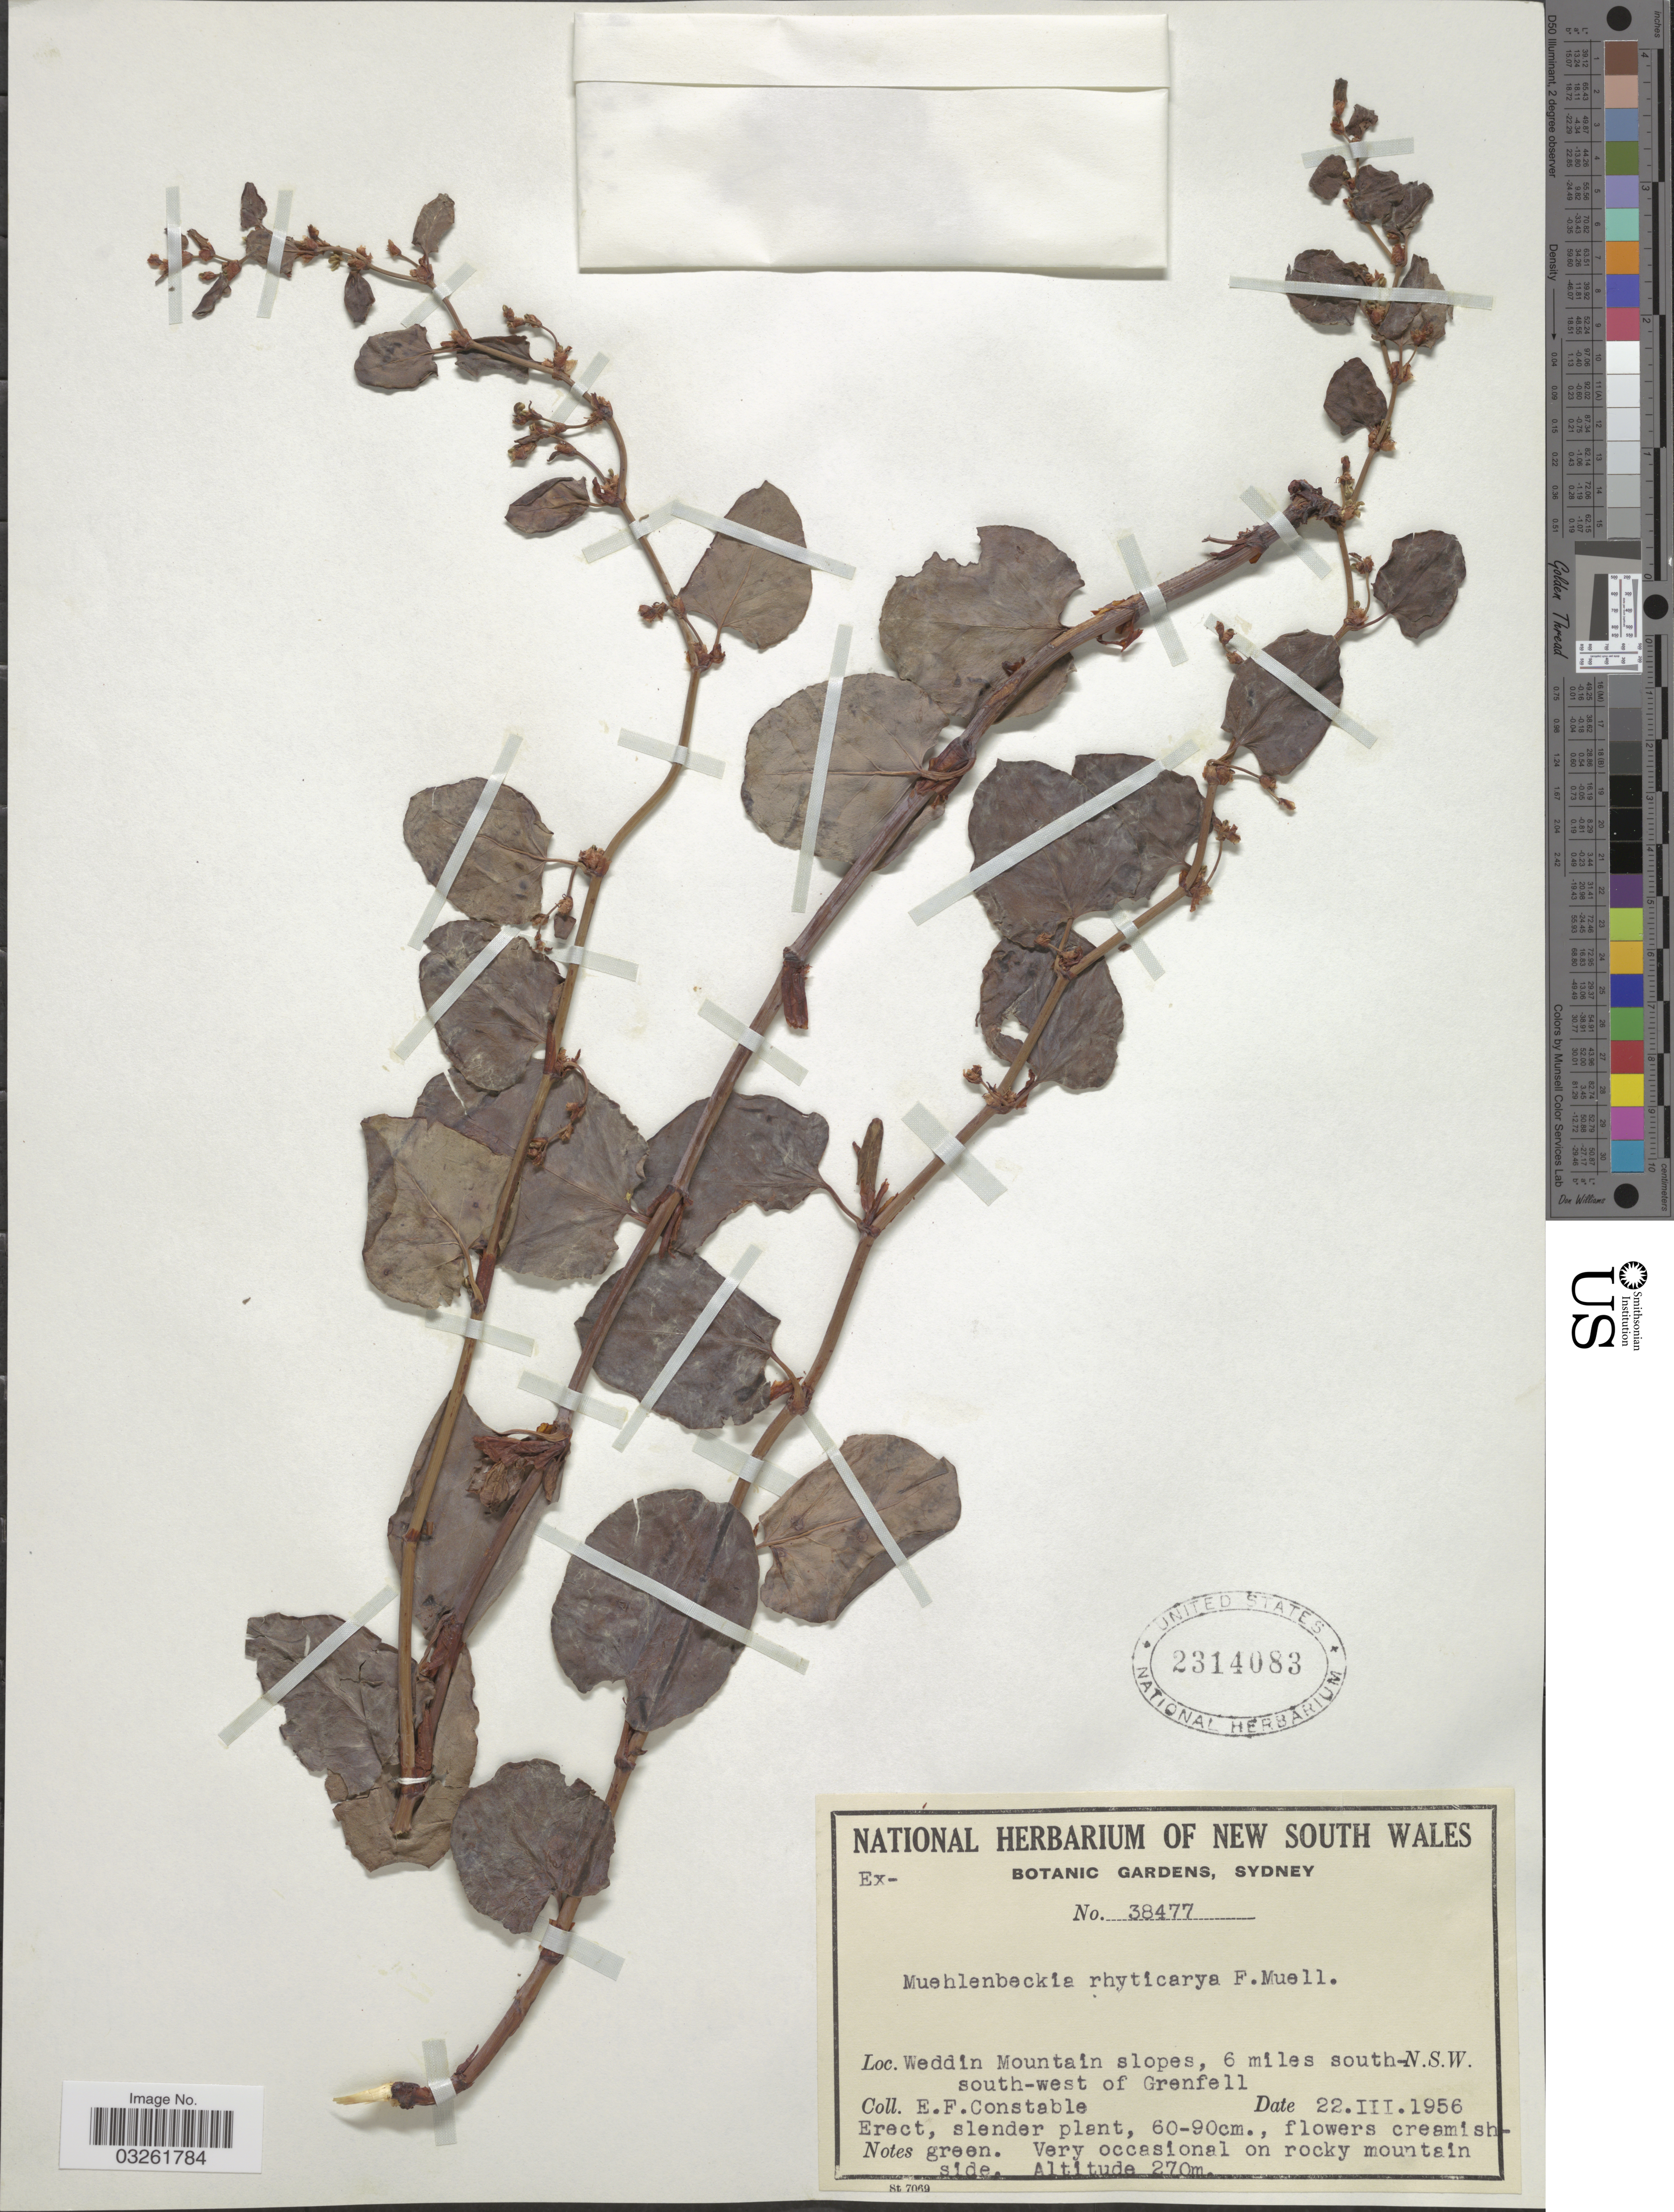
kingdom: Plantae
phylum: Tracheophyta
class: Magnoliopsida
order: Caryophyllales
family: Polygonaceae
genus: Muehlenbeckia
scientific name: Muehlenbeckia rhyticarya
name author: F. Muell.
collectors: E. F. Constable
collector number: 38477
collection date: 1956-03-22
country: Australia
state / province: New South Wales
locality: Weddin Mountain slopes, 6 miles south-south-west of Grenfell.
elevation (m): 270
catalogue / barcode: US 2314083